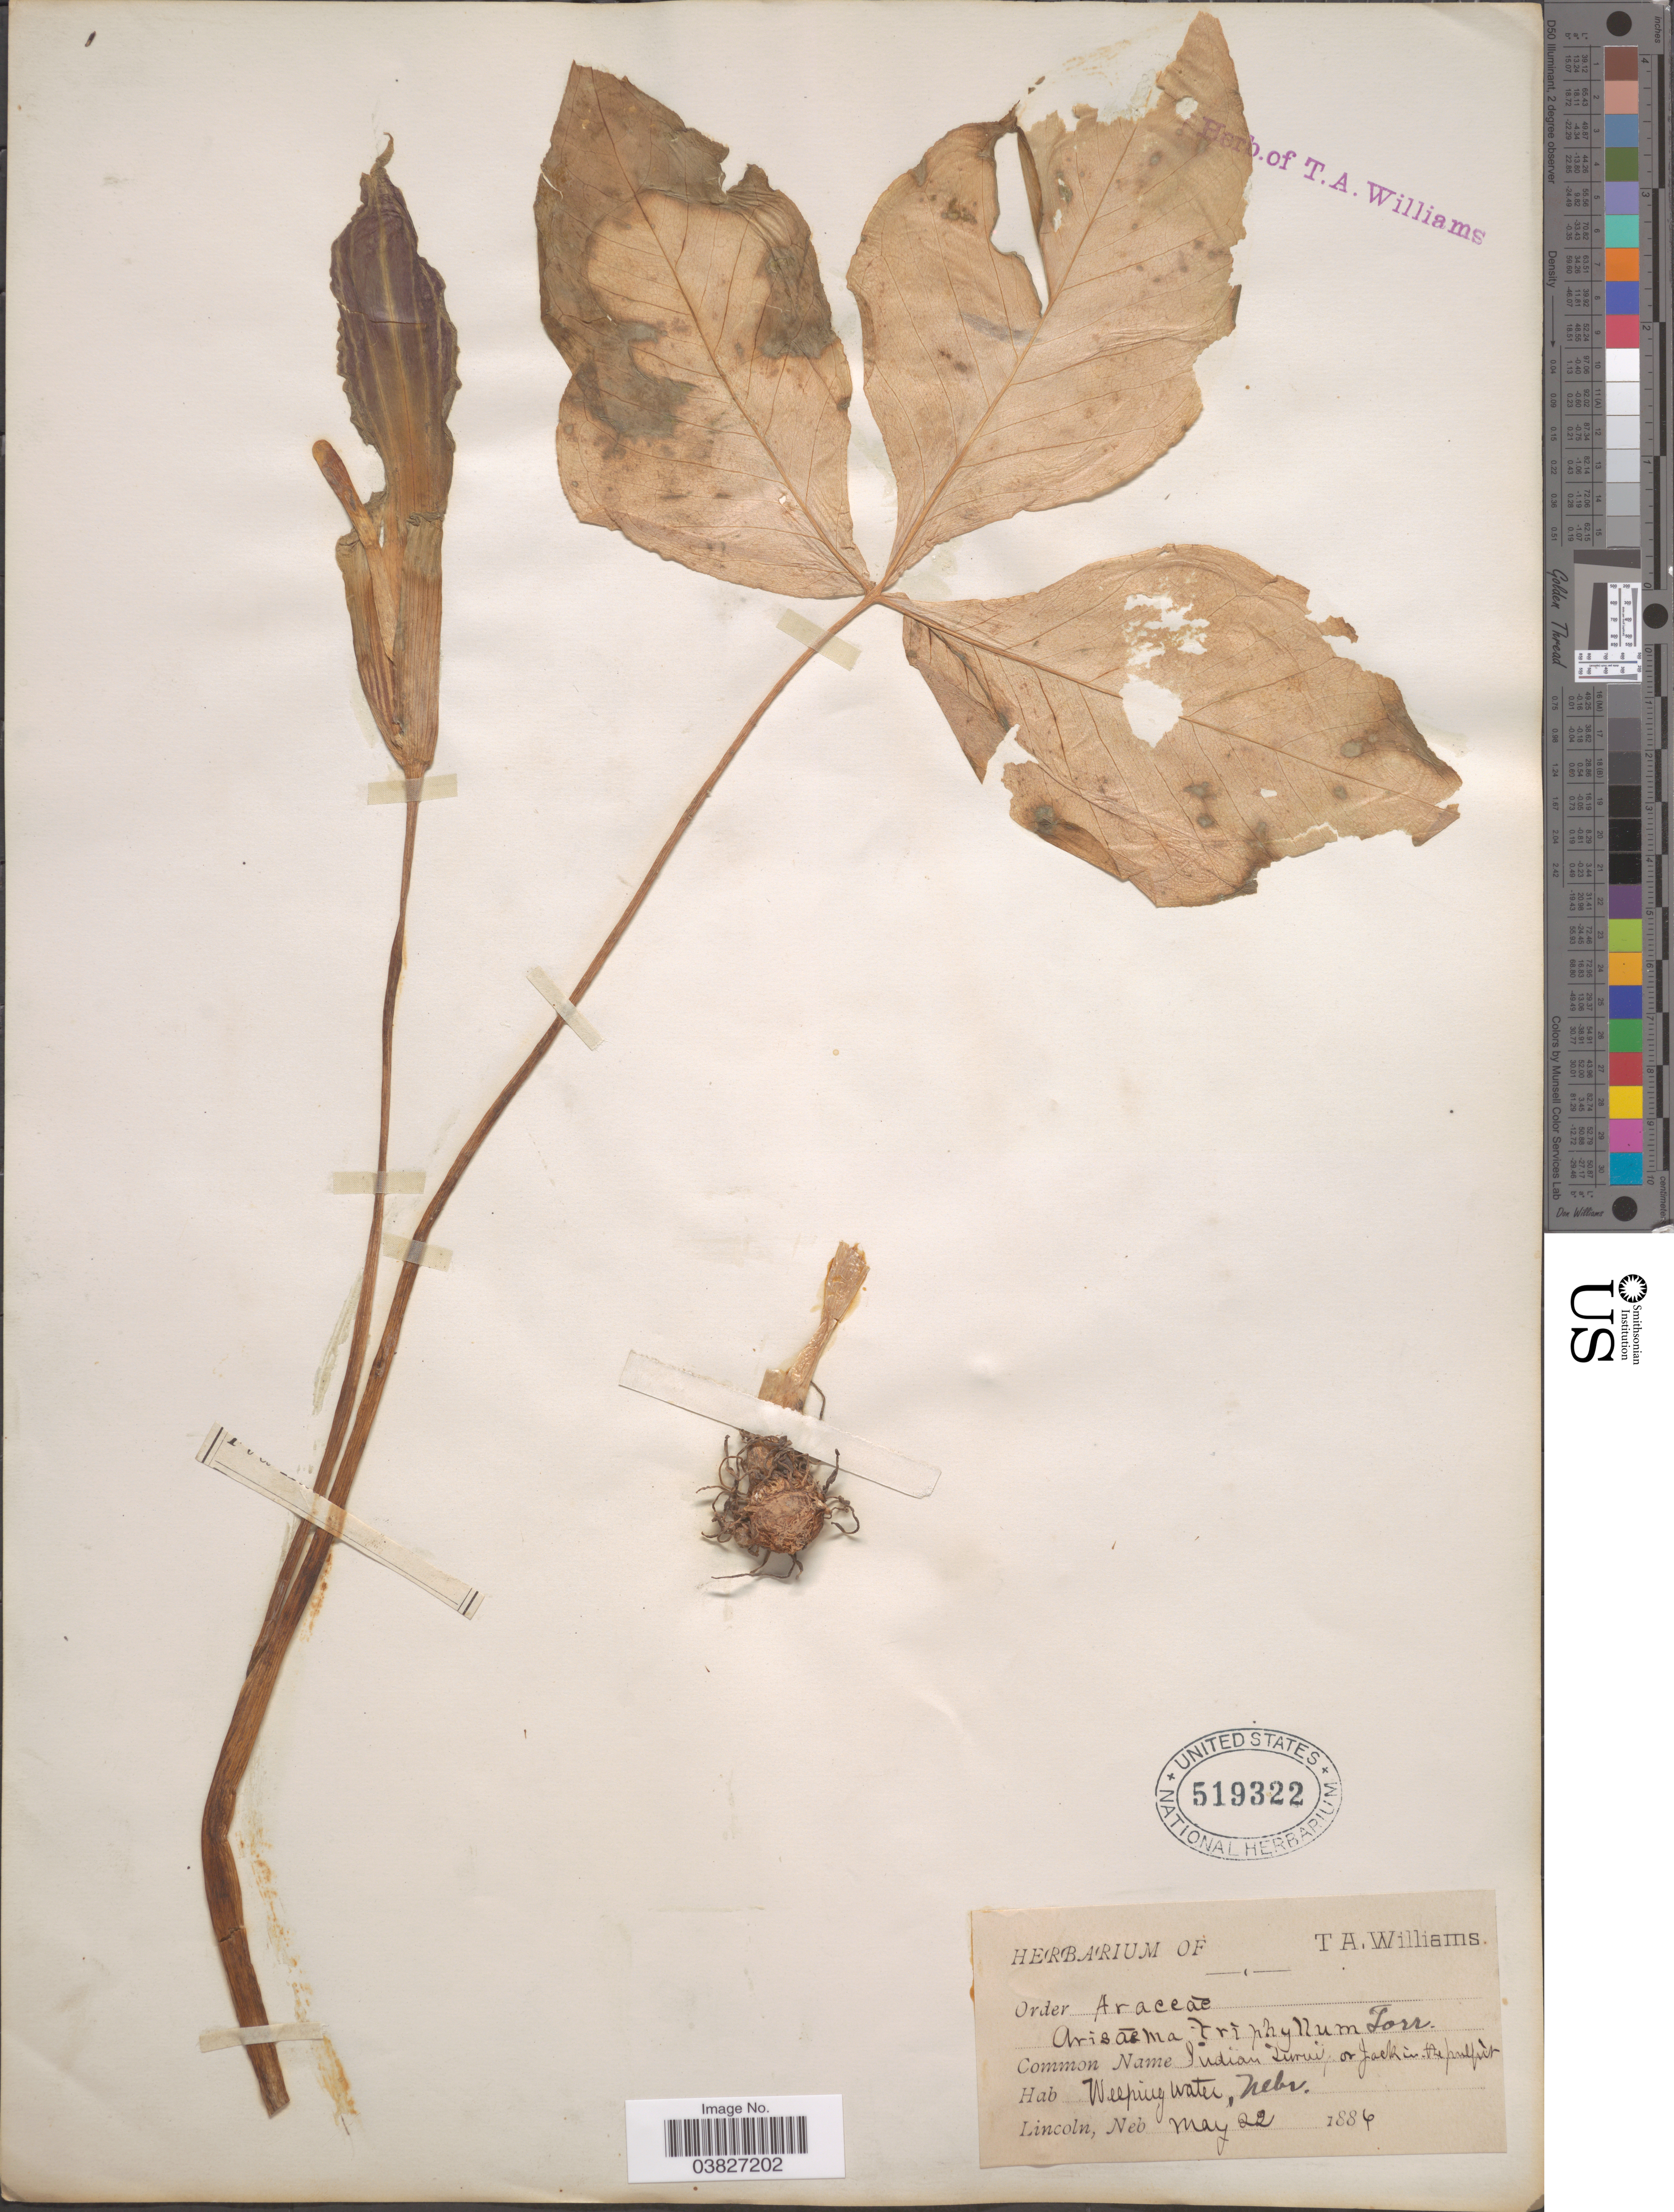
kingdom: Plantae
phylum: Tracheophyta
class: Liliopsida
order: Alismatales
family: Araceae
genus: Arisaema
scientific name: Arisaema triphyllum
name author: (L.) Schott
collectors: T. Williams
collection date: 1886-05-22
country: United States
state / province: Nebraska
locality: Lincoln.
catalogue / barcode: US 519322